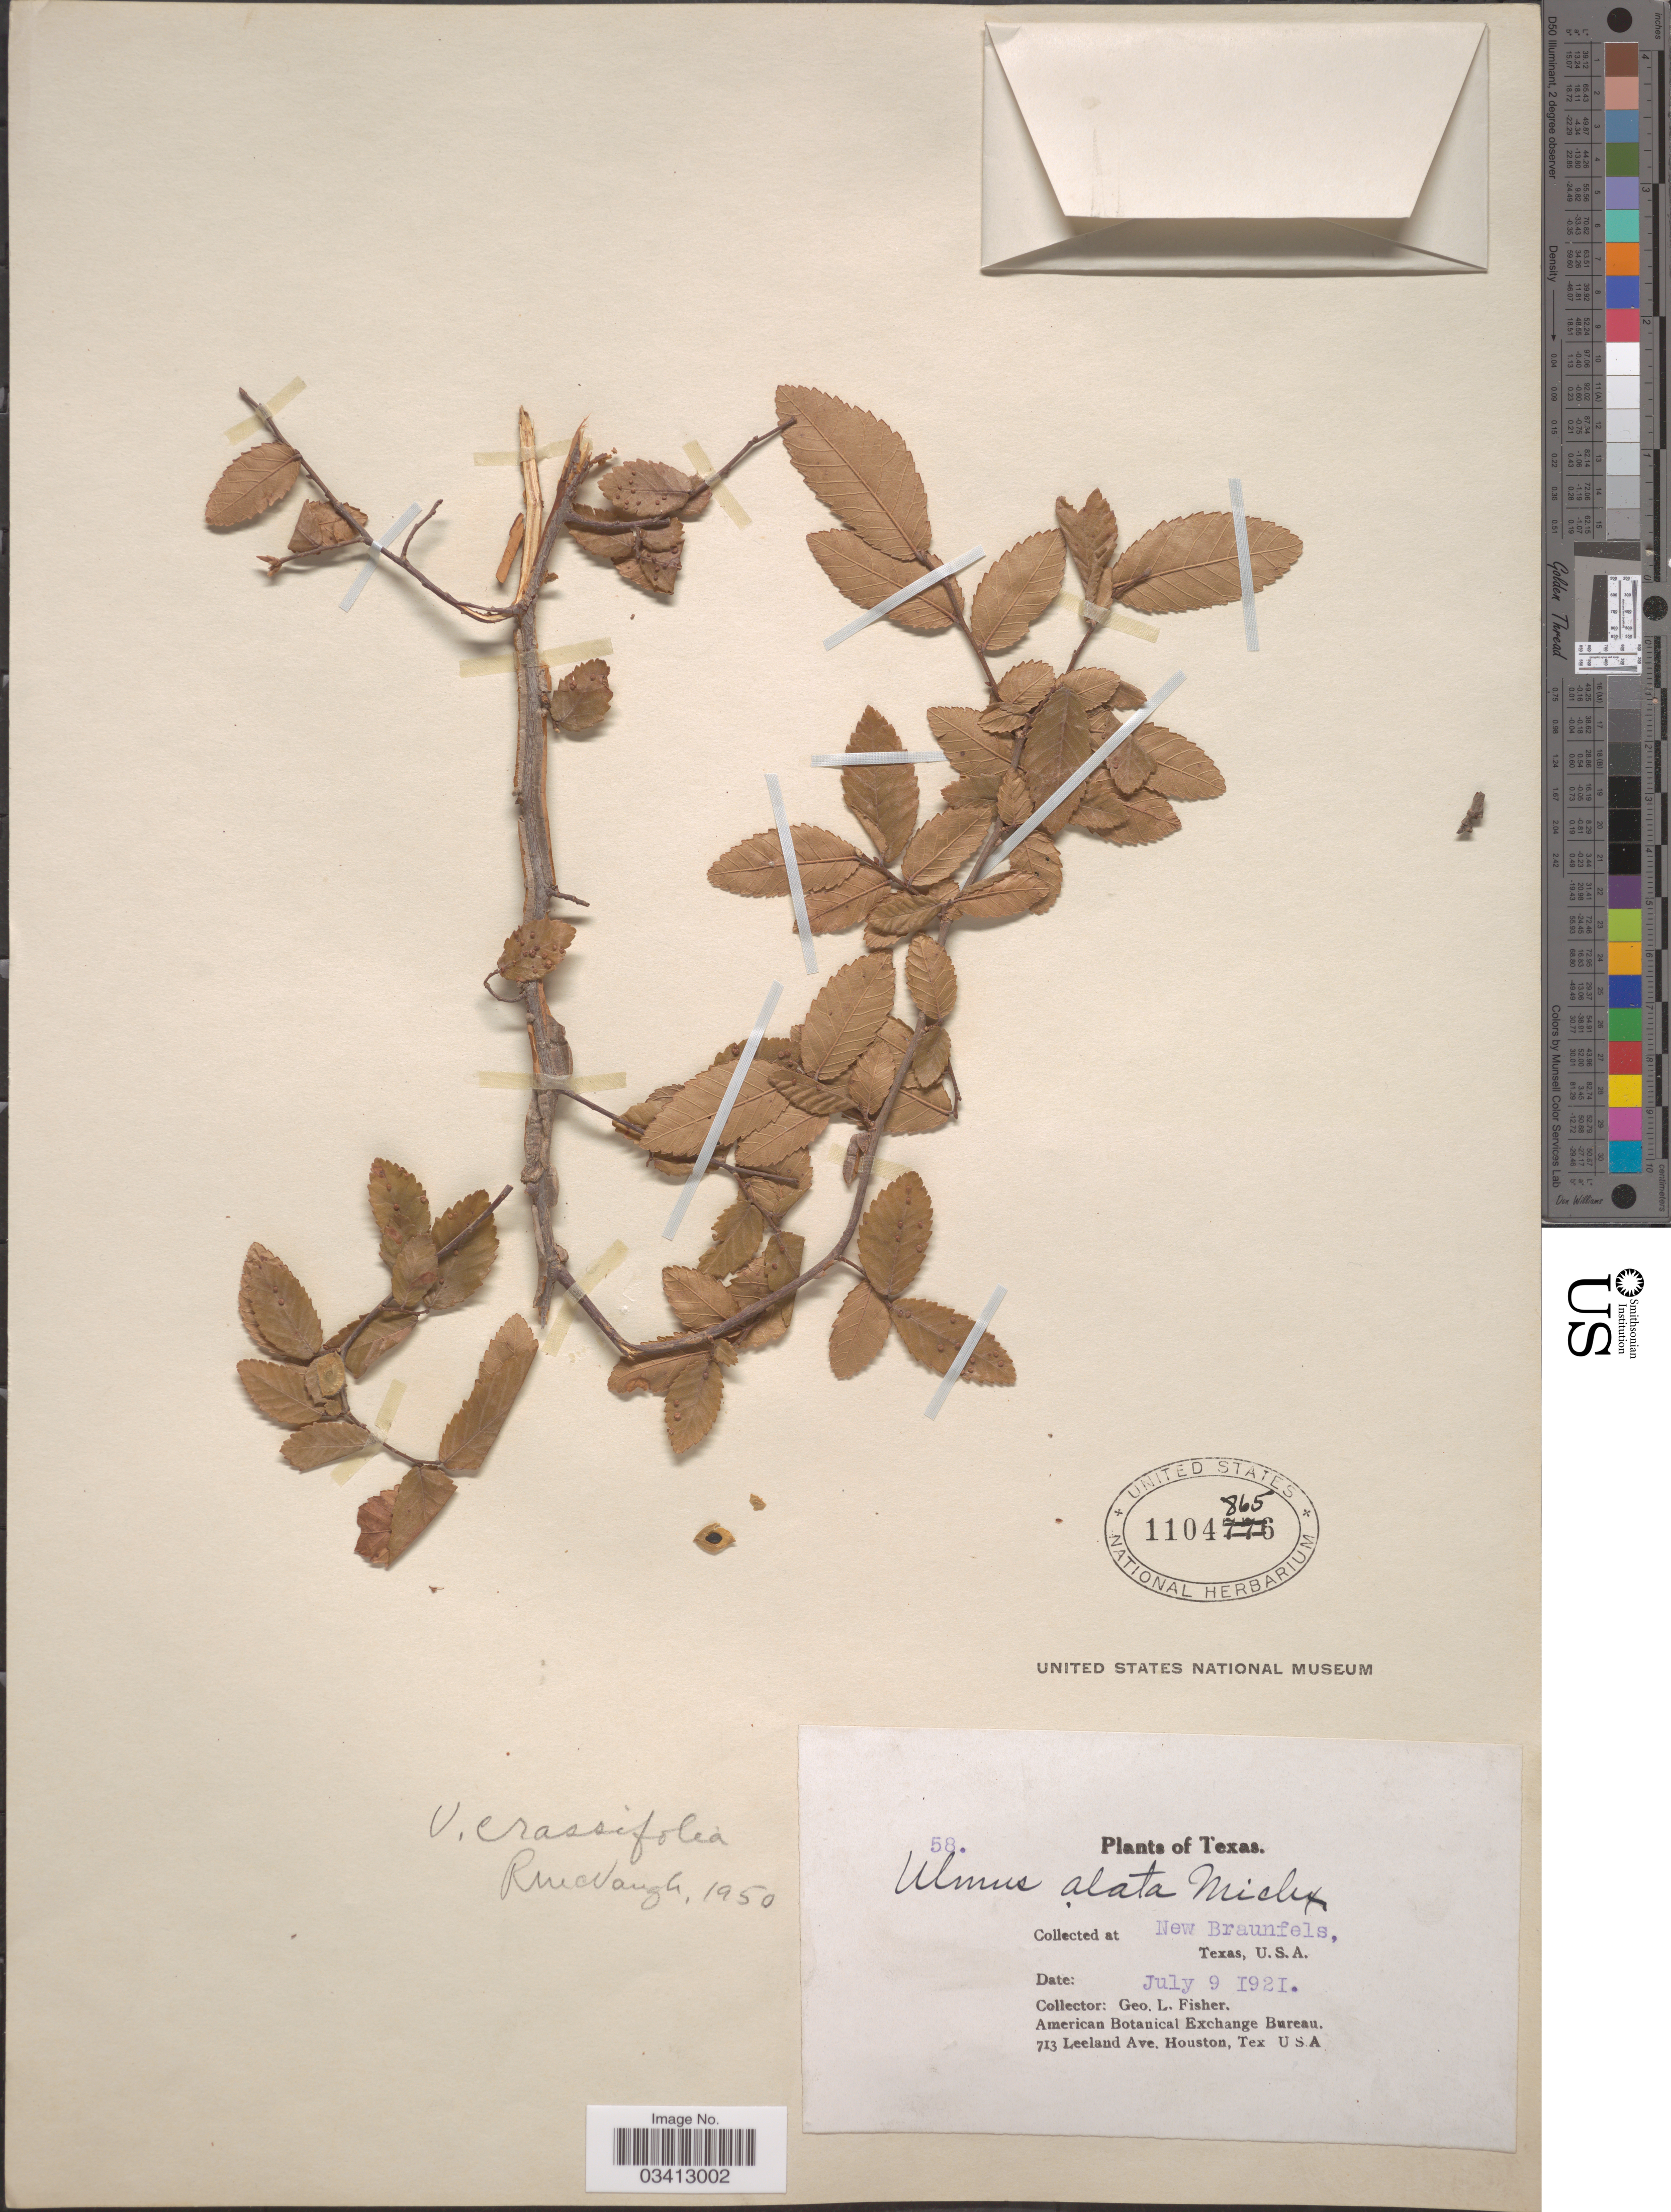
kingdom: Plantae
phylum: Tracheophyta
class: Magnoliopsida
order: Rosales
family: Ulmaceae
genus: Ulmus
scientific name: Ulmus crassifolia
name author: Nutt.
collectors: G. L. Fisher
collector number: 58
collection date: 1921-07-09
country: United States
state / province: Texas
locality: New Braunfels.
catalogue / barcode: US 1104865